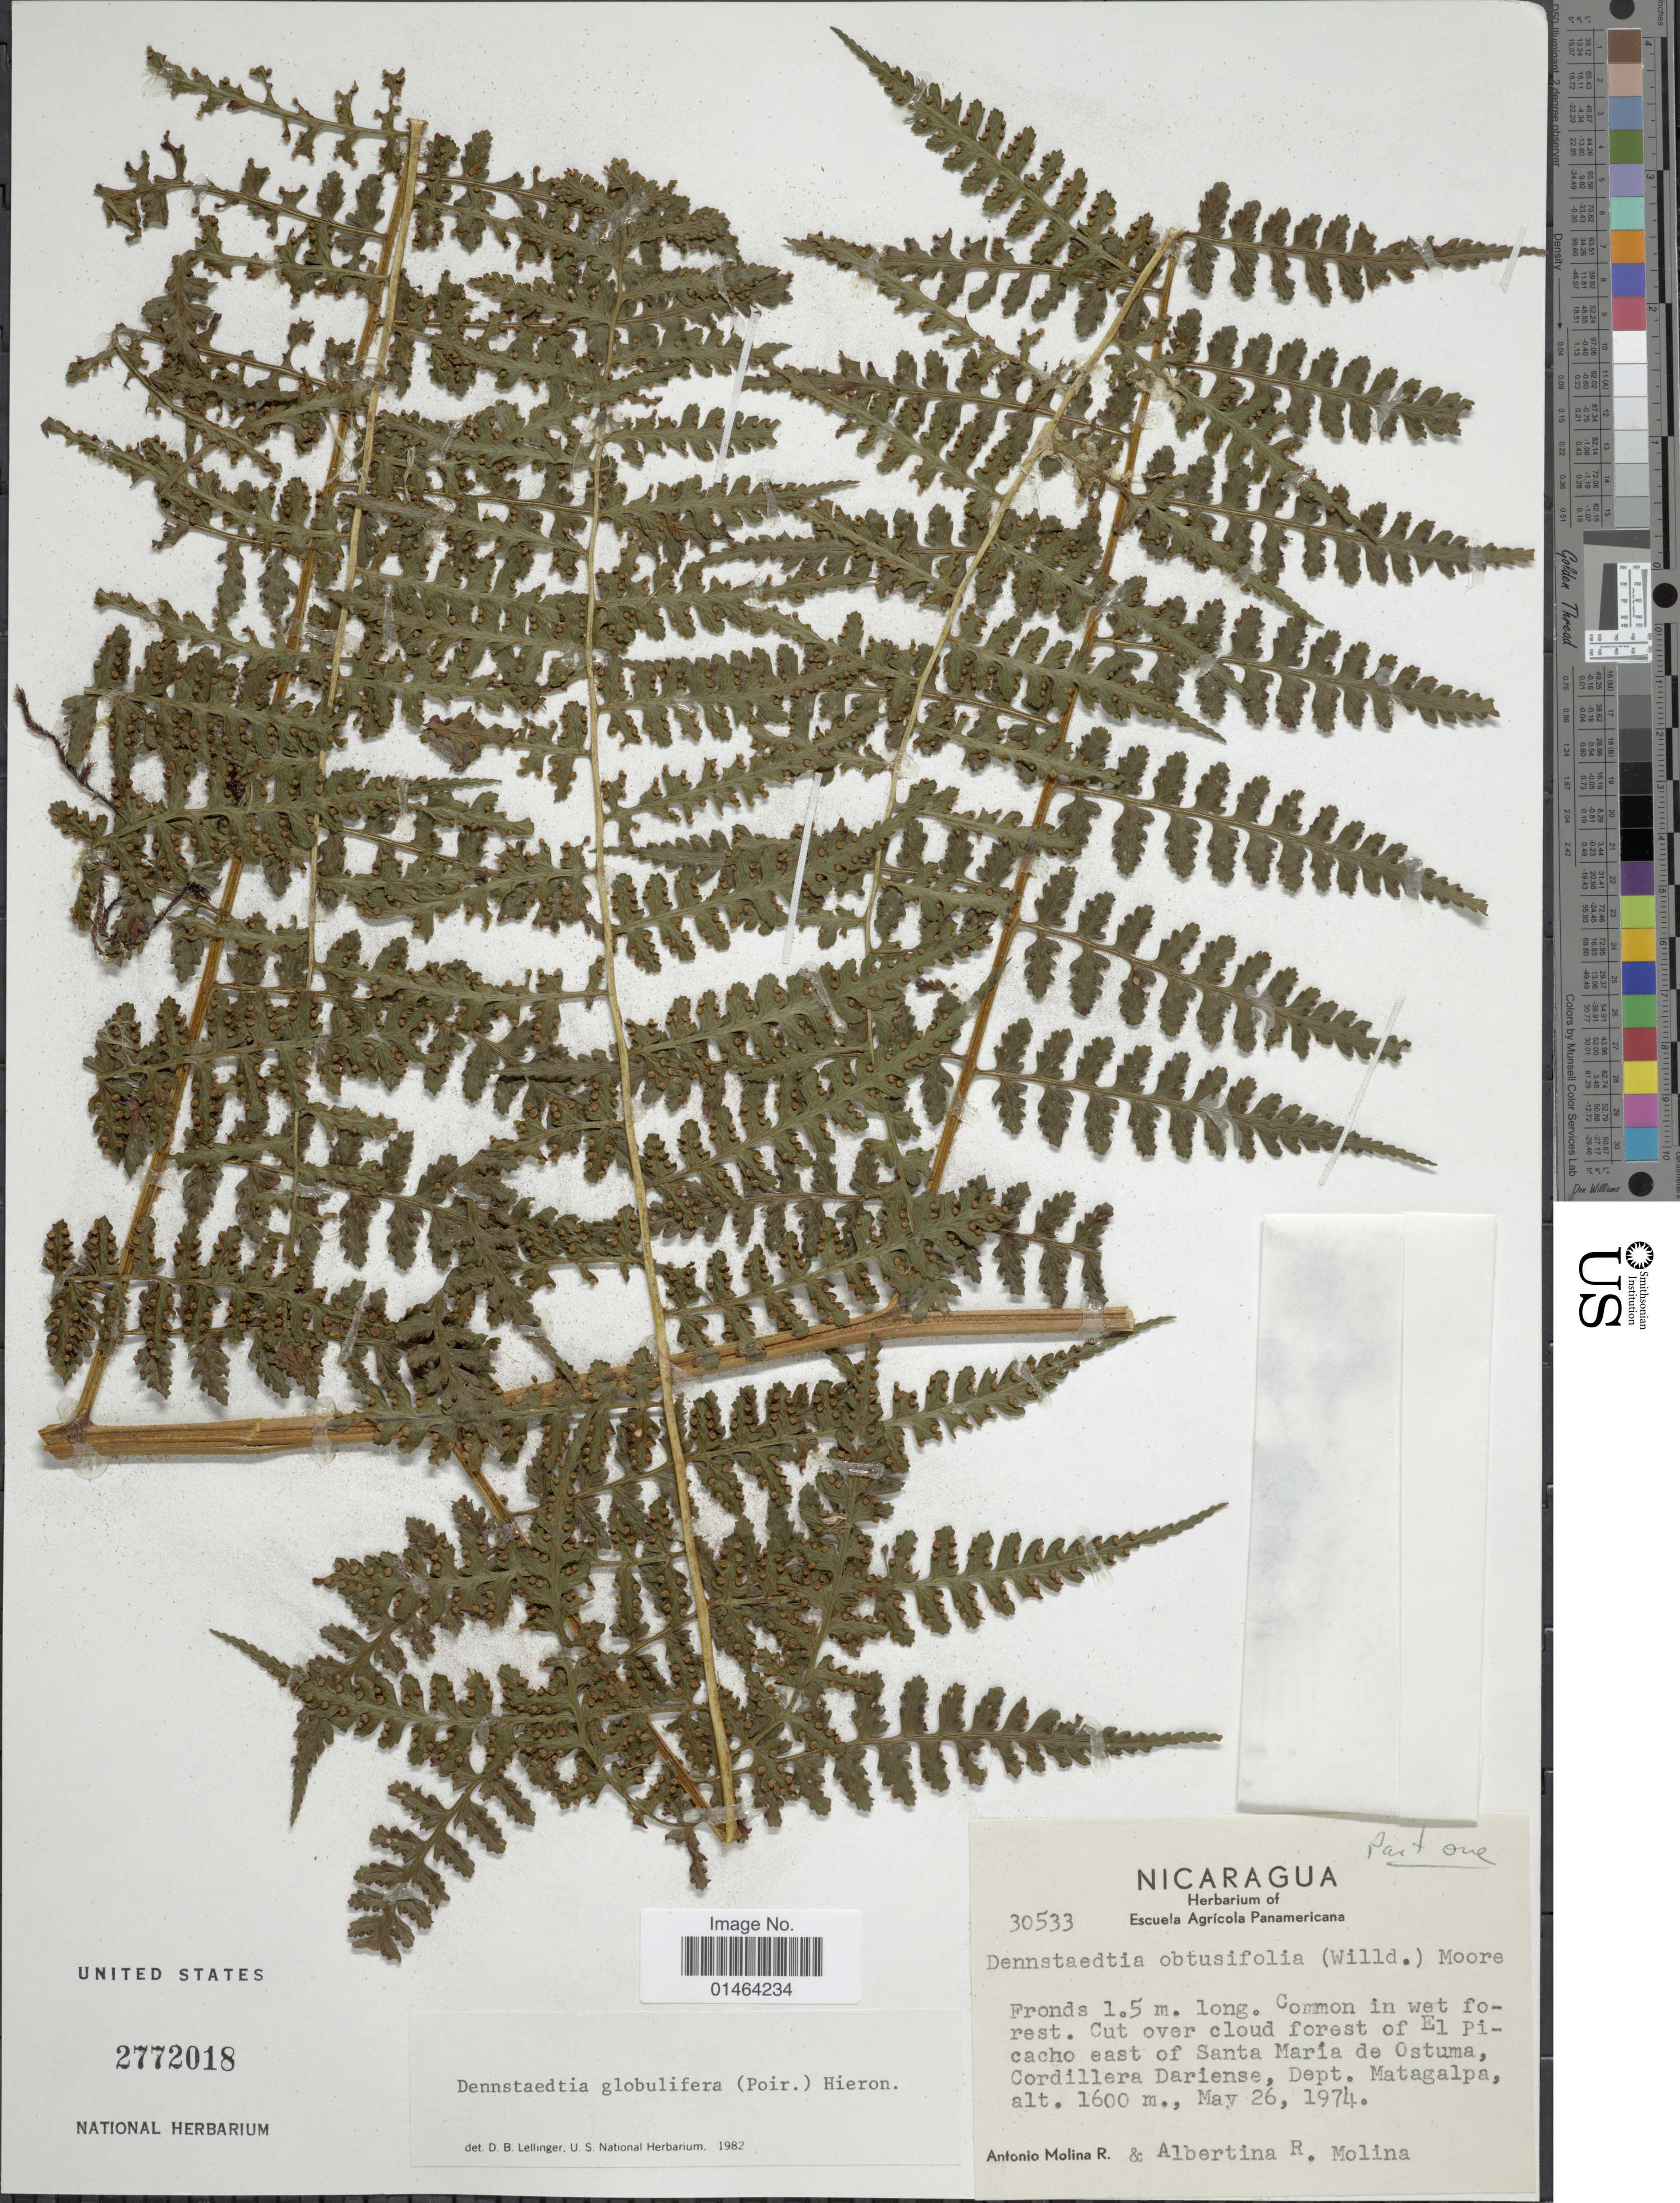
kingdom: Plantae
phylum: Tracheophyta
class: Polypodiopsida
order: Polypodiales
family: Dennstaedtiaceae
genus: Dennstaedtia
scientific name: Dennstaedtia globulifera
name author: (Poir.) Hieron.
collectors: A. Molina R. & A. R. Molina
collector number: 30533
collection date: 1974-05-26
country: Nicaragua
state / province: Matagalpa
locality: Cut over cloud forest of El Picacho east of Santa Maria de Ostuma, Cordillera Dariense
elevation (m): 1600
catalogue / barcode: US 2772018